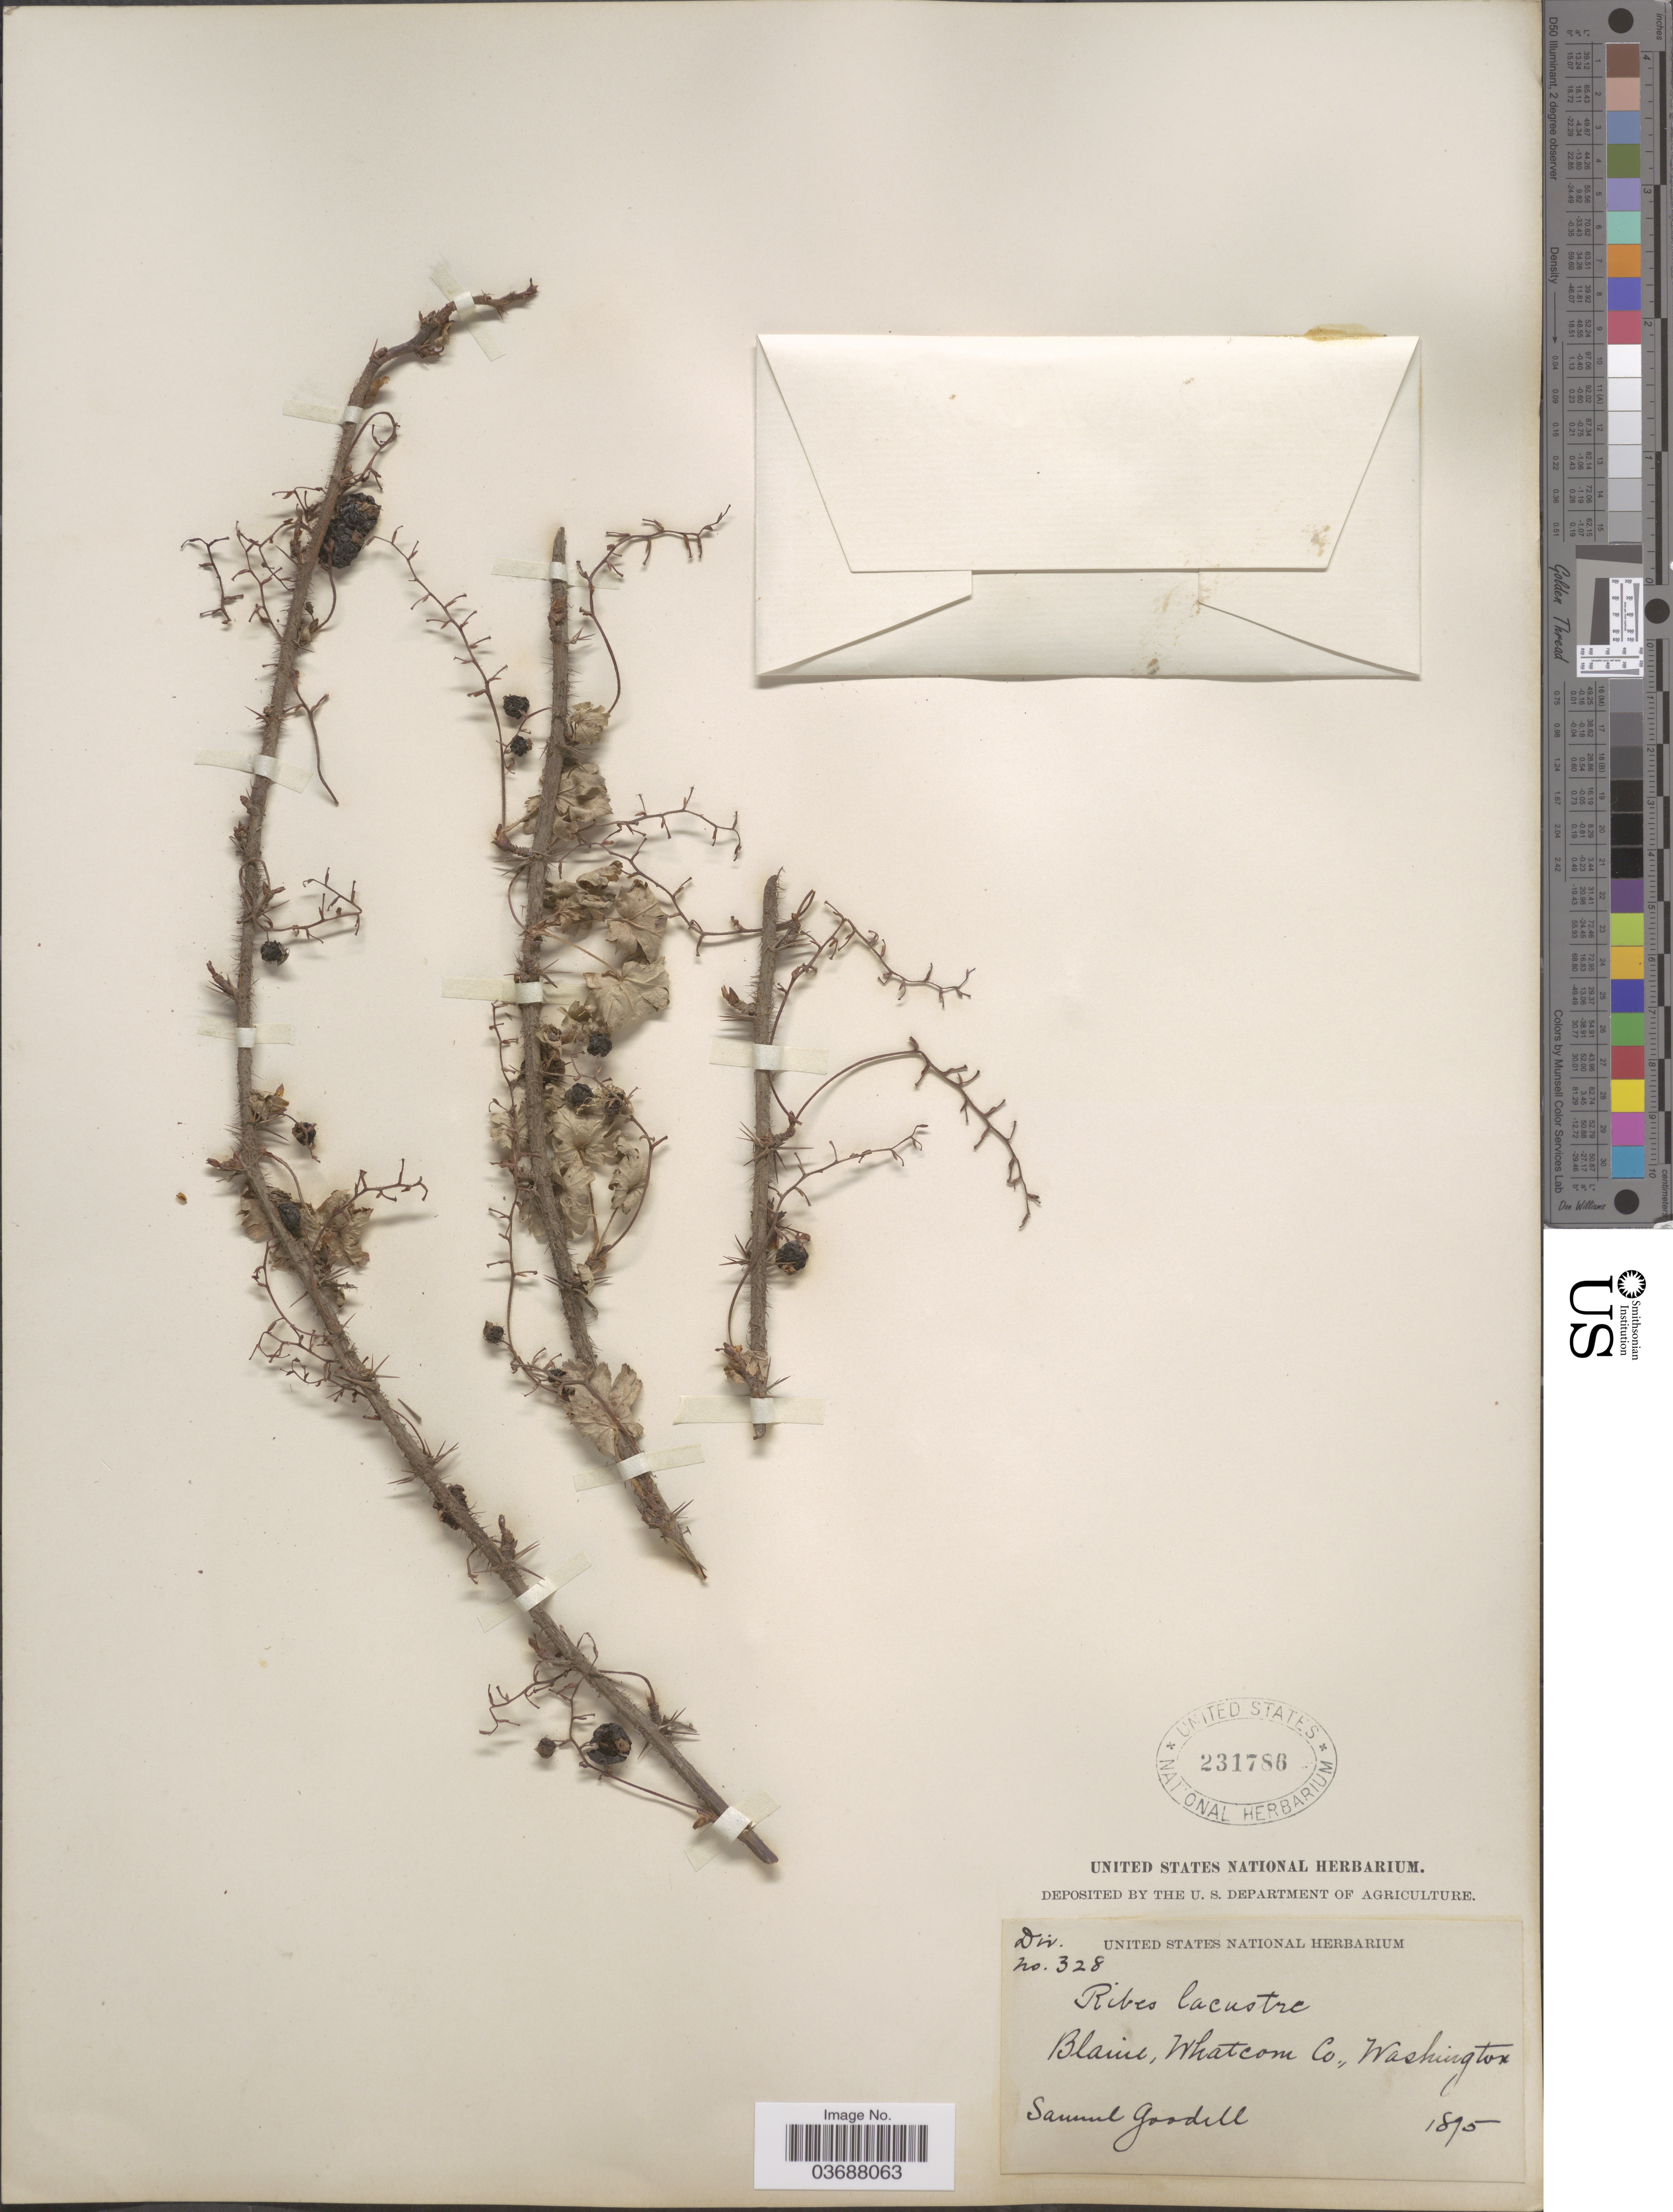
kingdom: Plantae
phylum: Tracheophyta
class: Magnoliopsida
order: Saxifragales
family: Grossulariaceae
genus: Ribes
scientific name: Ribes lacustre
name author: (Pers.) Poir.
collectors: S. Goodell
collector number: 328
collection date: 1895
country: United States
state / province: Washington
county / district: Whatcom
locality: Blaine, Whatcom Co.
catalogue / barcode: US 231786